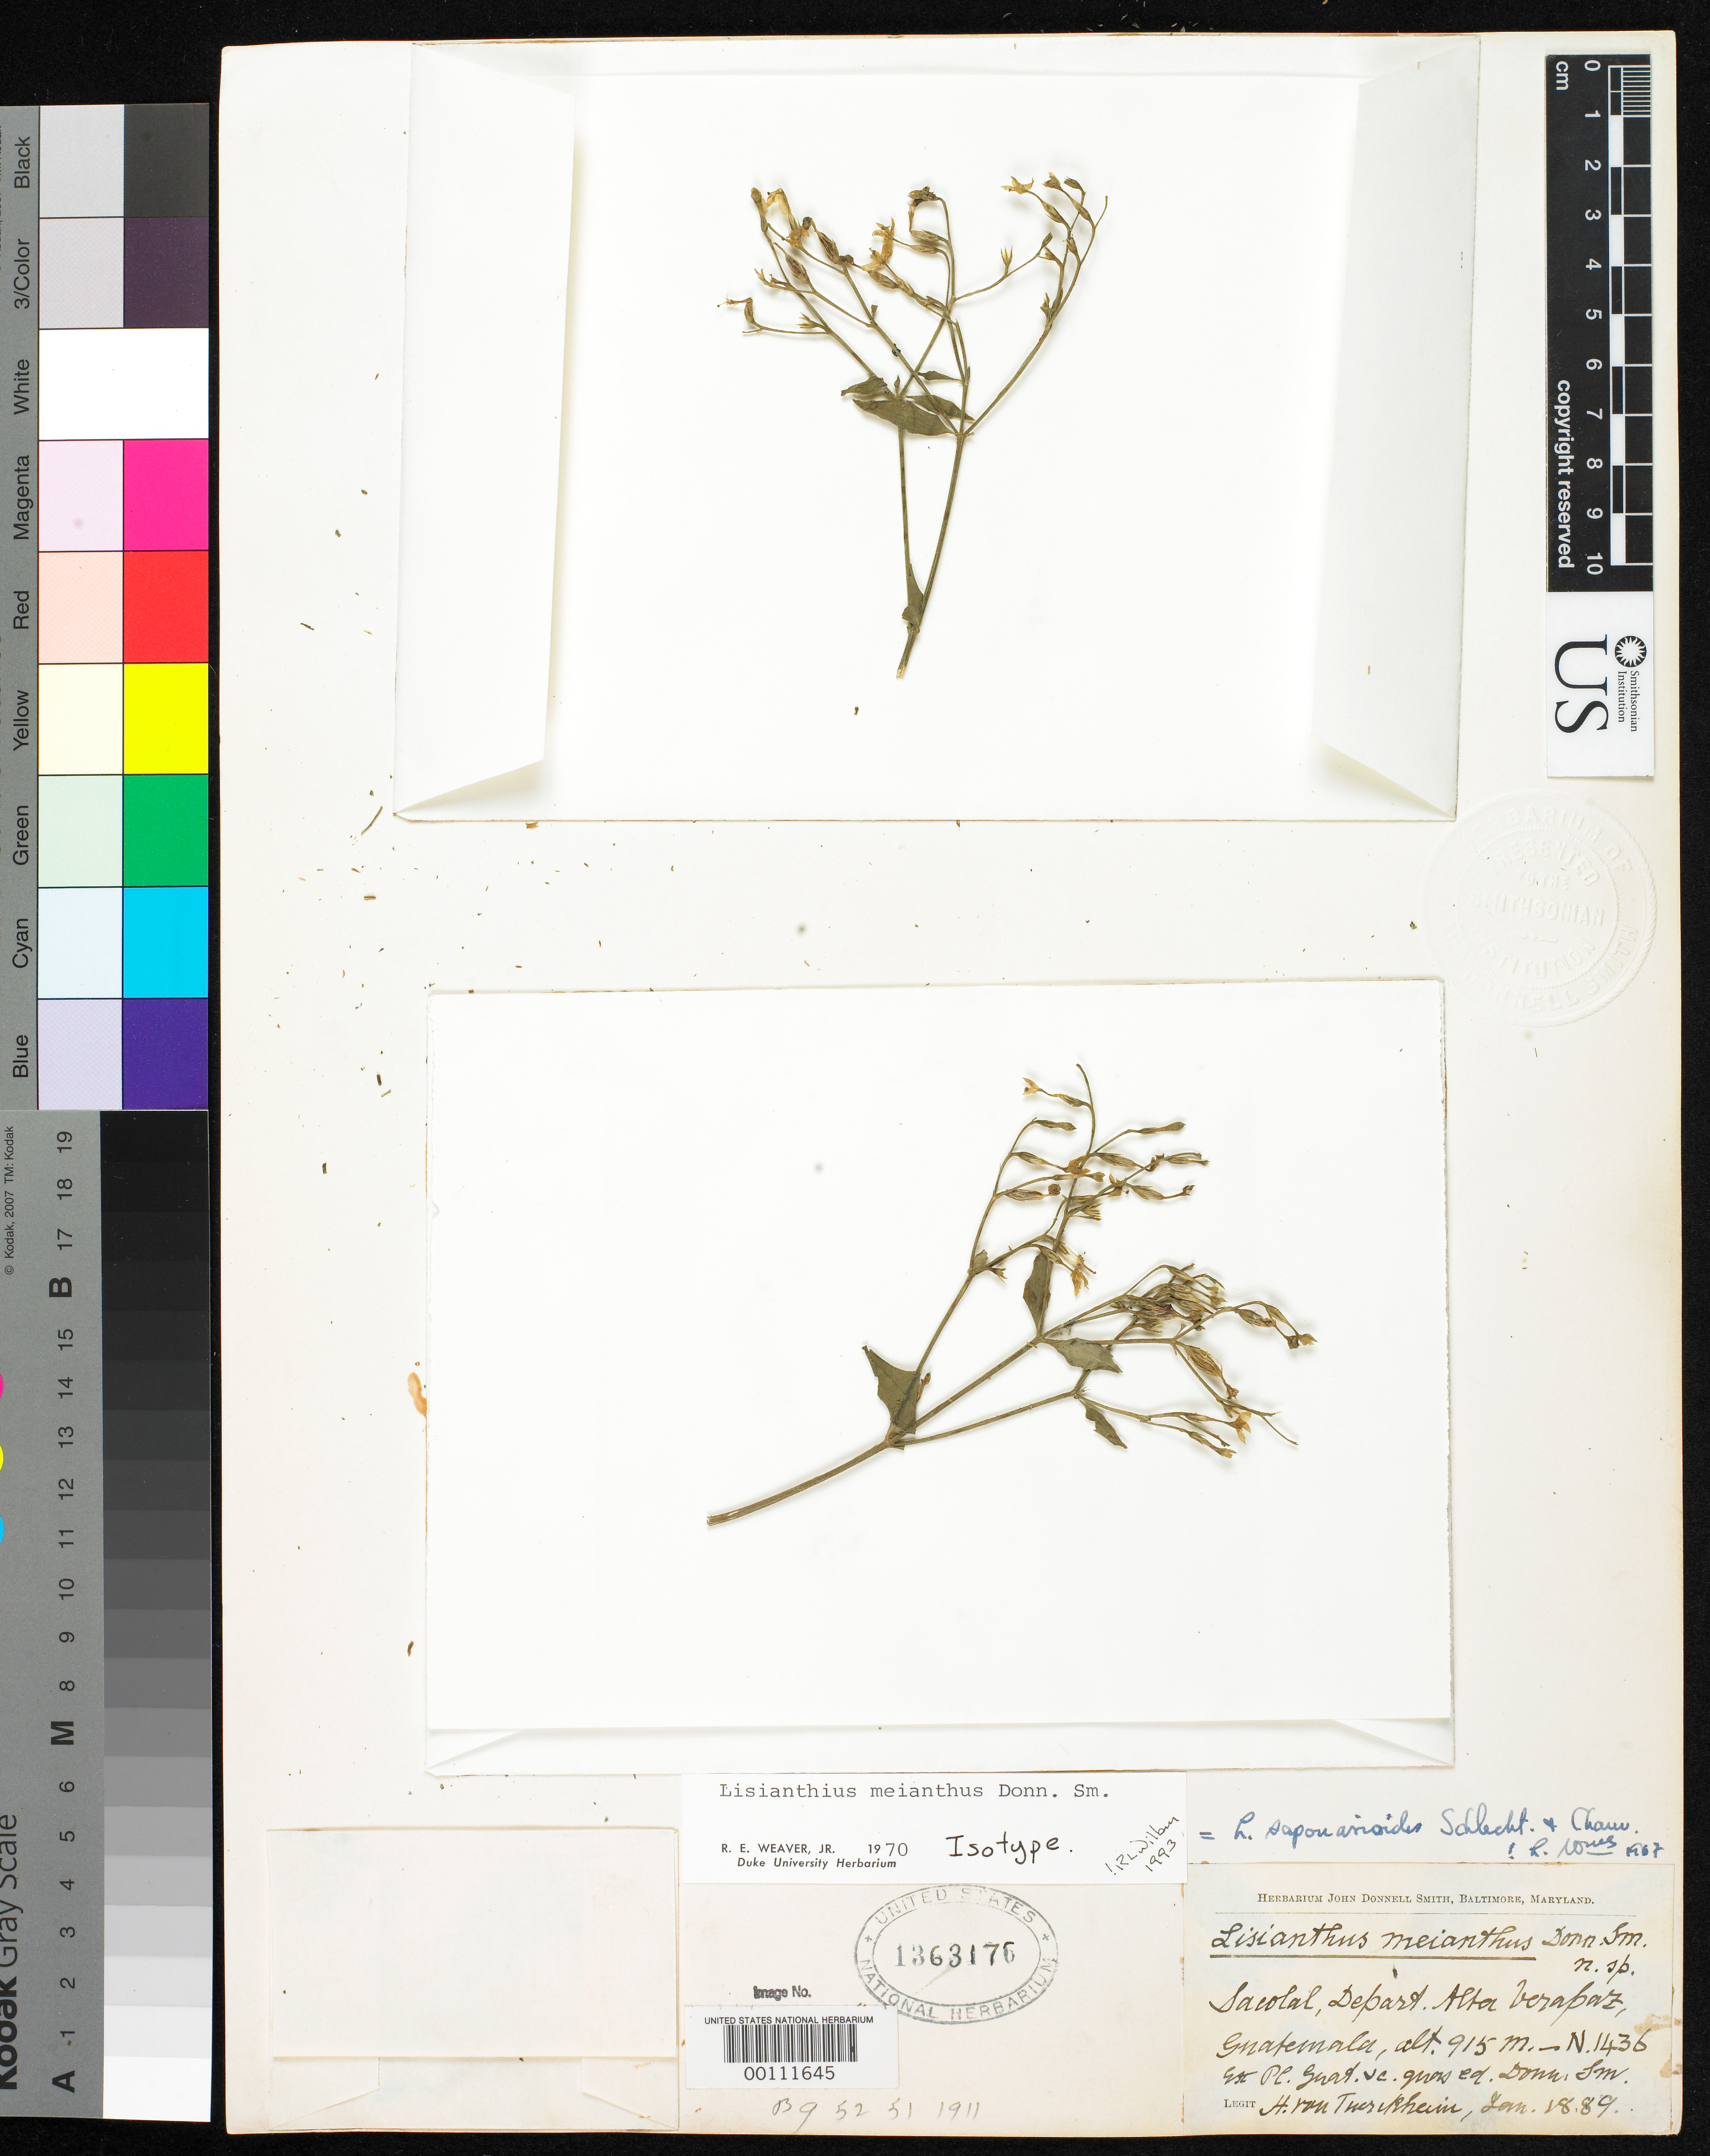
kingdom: Plantae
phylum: Tracheophyta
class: Magnoliopsida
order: Gentianales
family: Gentianaceae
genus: Lisianthius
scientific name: Lisianthius meianthus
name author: Donn. Sm.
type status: Isotype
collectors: H. von Türckheim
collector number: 1436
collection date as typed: Jan 1889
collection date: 1889-01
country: Guatemala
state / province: Alta Verapaz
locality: Sacolal.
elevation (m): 915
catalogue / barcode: US 1363176